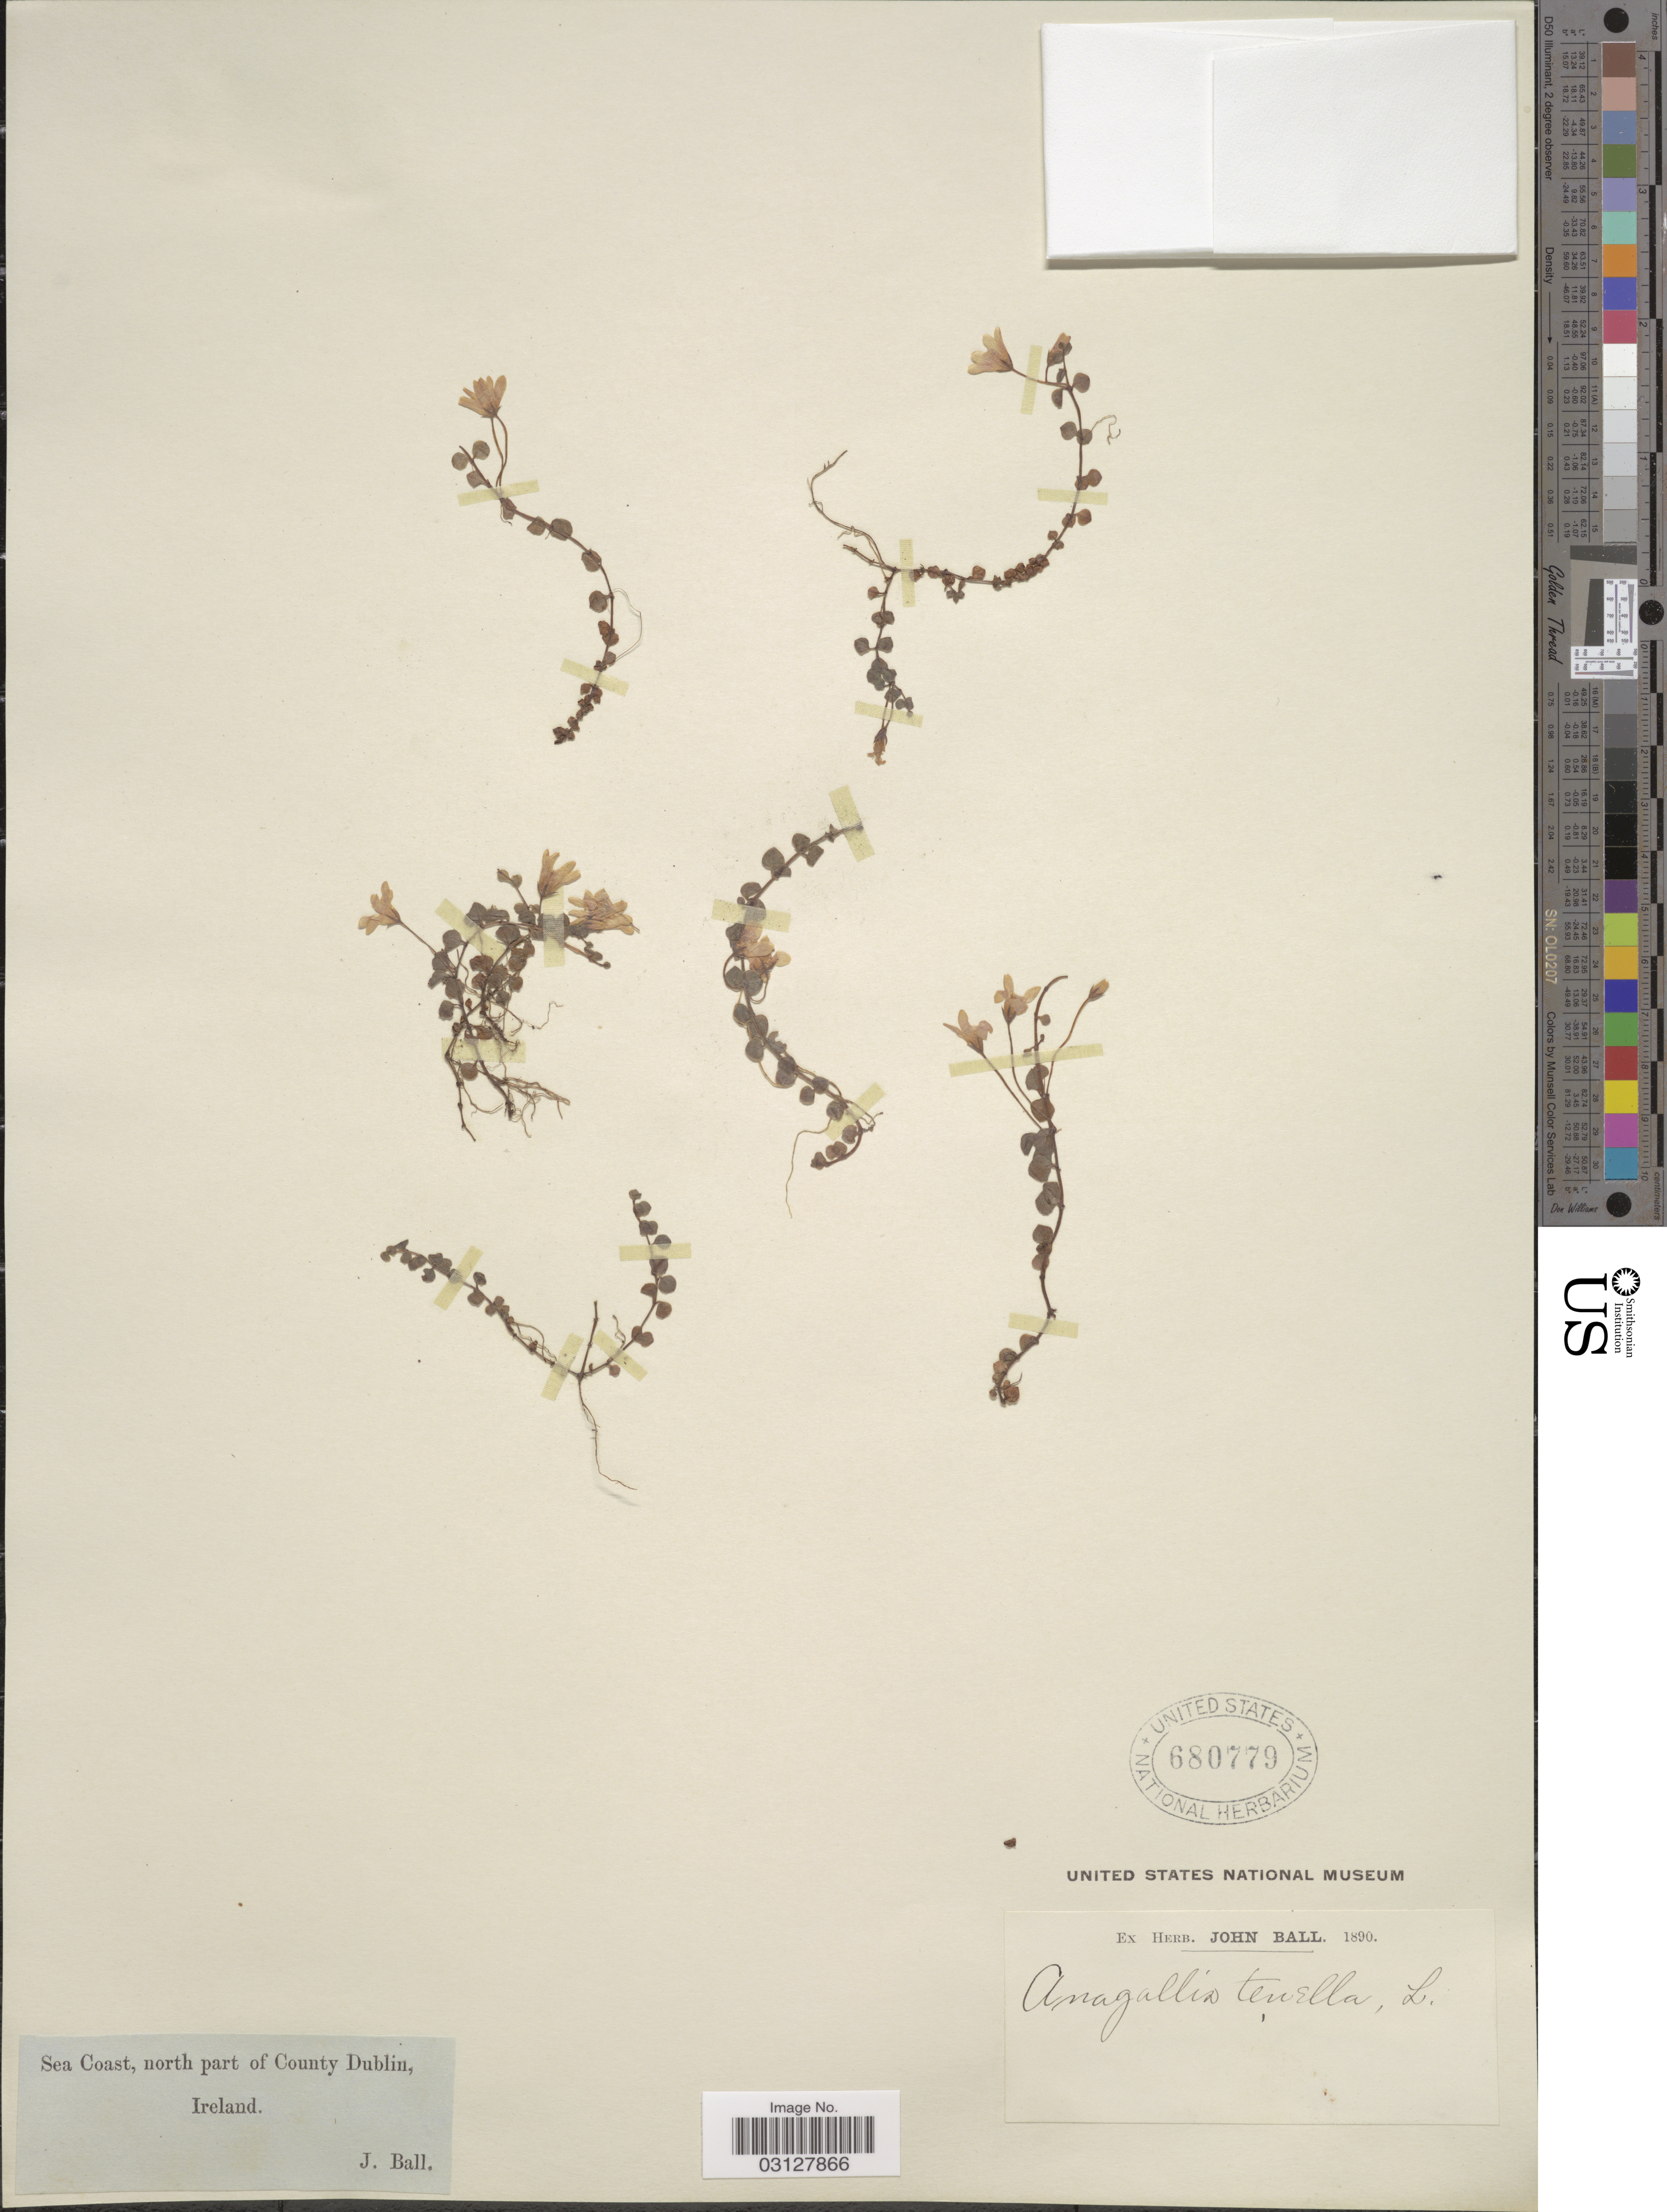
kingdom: Plantae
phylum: Tracheophyta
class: Magnoliopsida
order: Ericales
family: Primulaceae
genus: Anagallis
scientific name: Anagallis tenella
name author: (L.) L.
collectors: J. Ball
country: Ireland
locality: Sea Coast, north part of County Dublin.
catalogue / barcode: US 680779